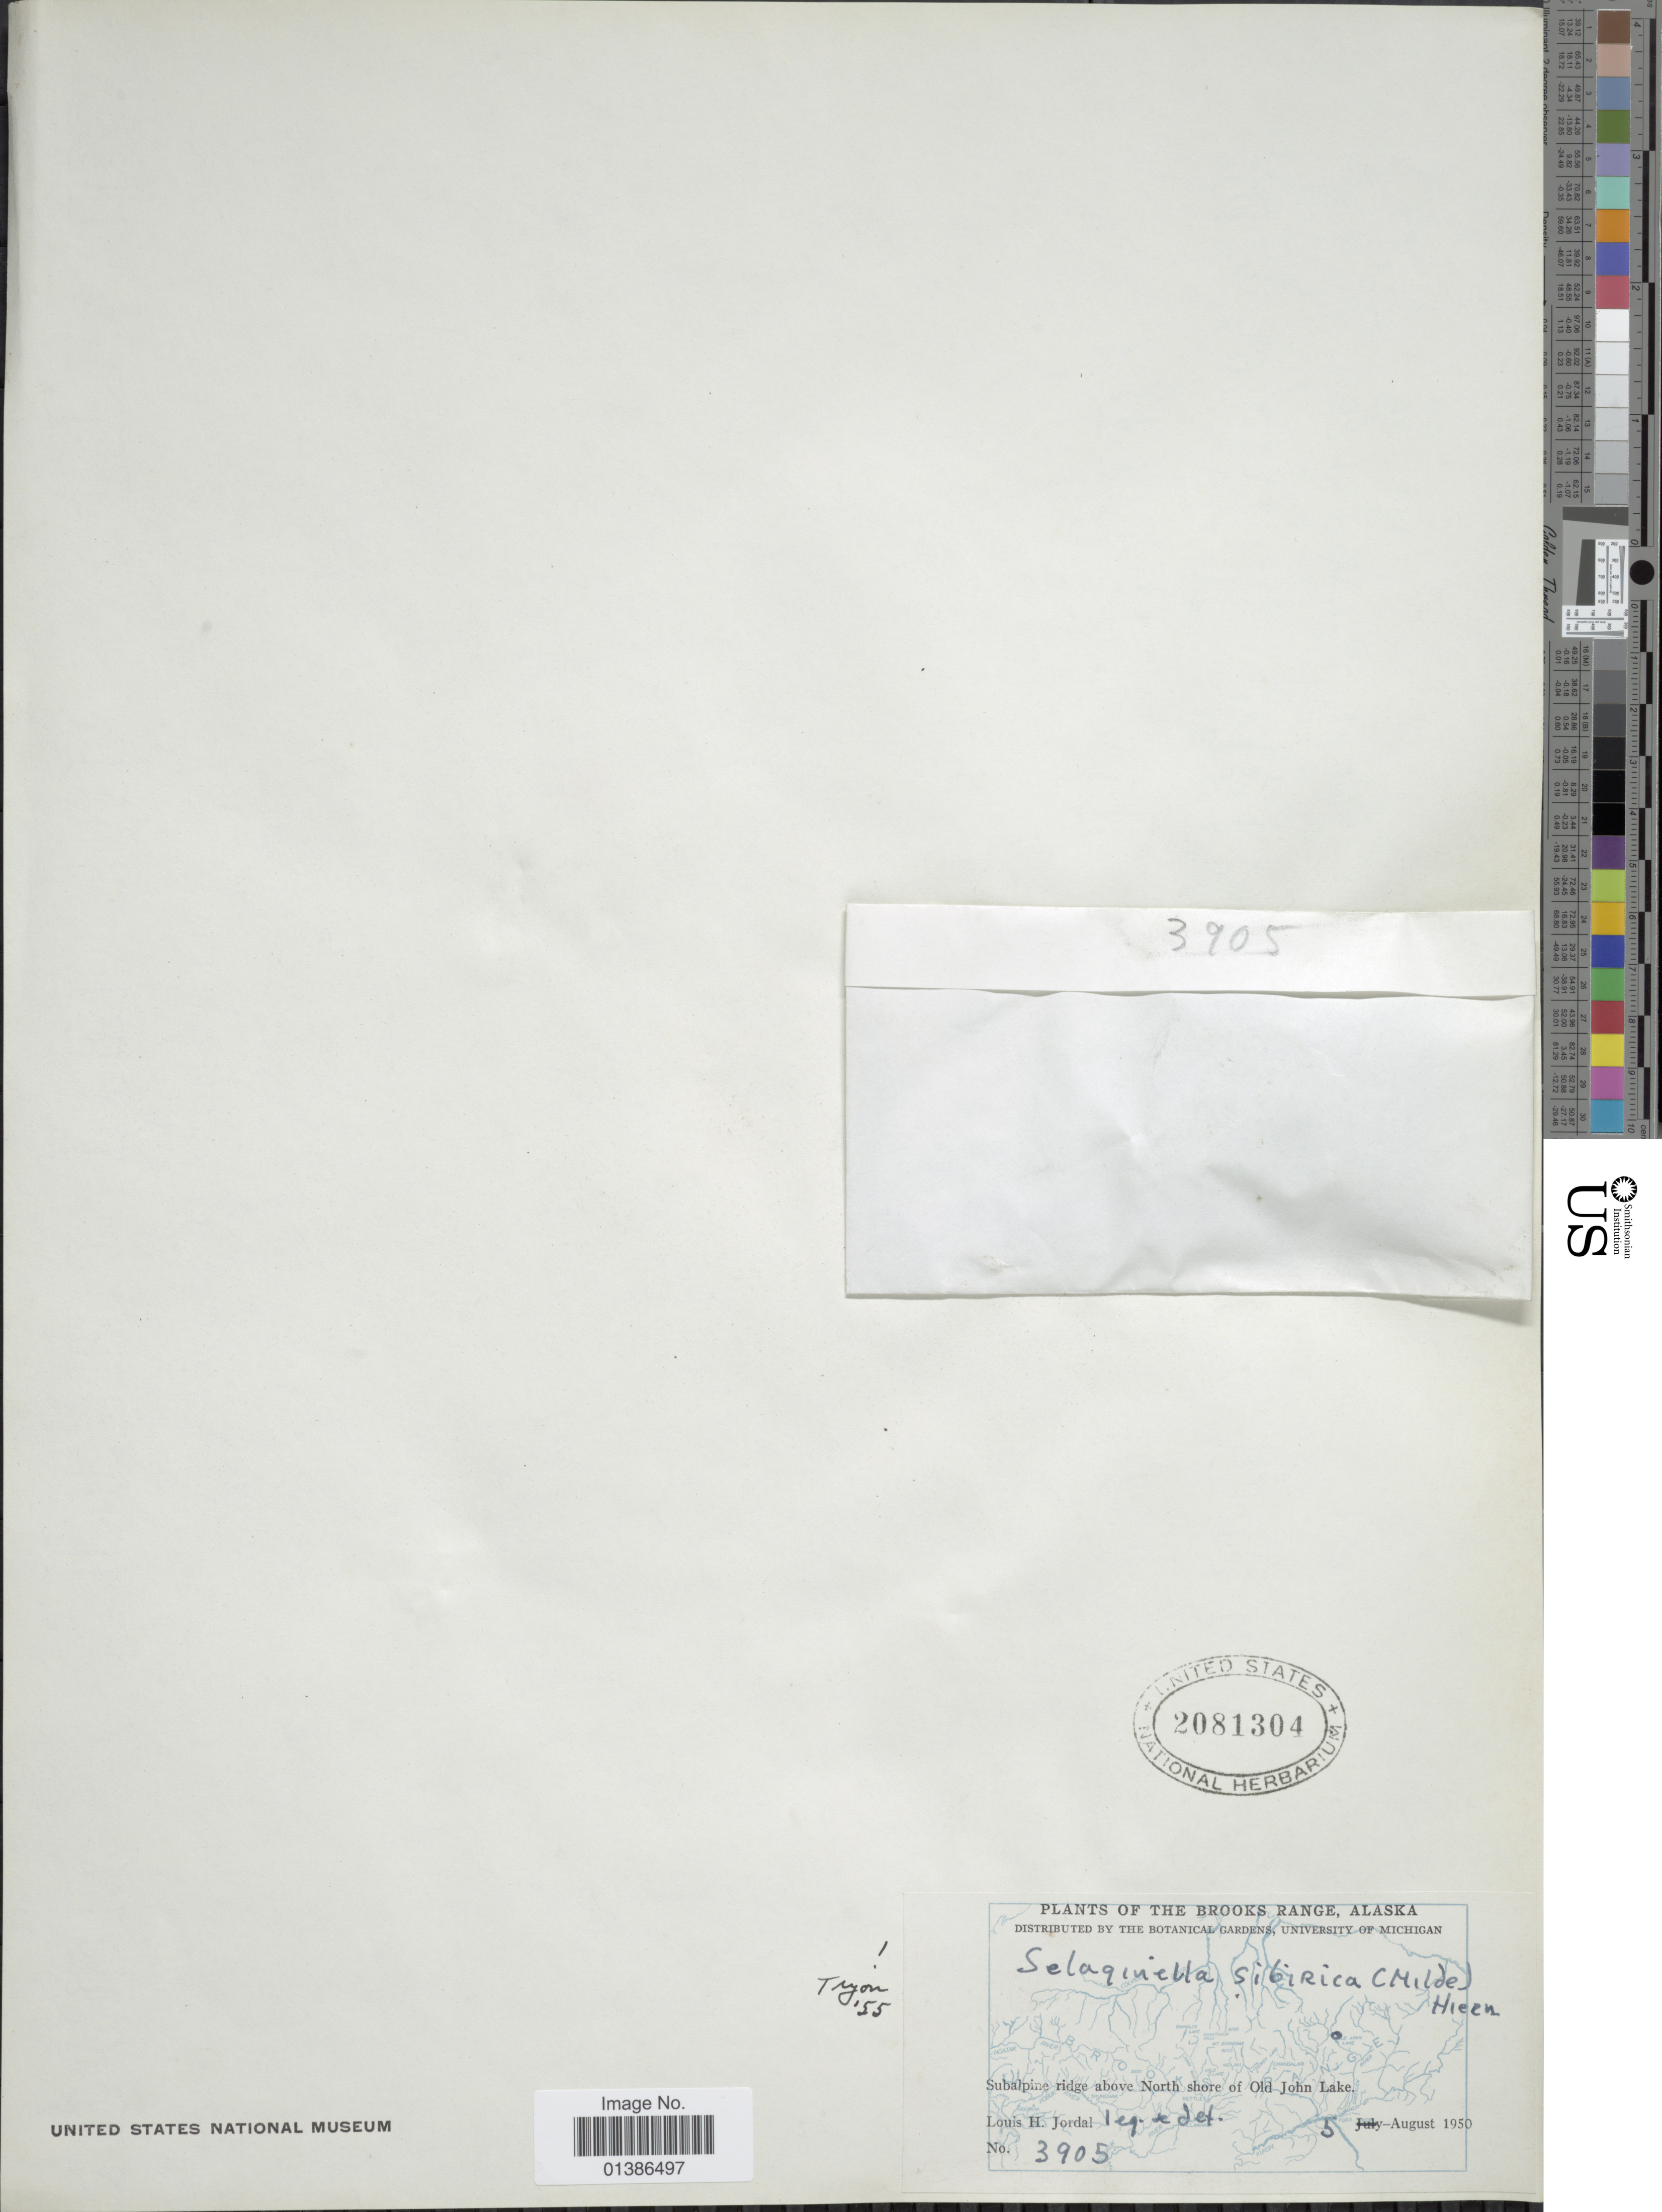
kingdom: Plantae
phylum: Tracheophyta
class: Lycopodiopsida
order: Selaginellales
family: Selaginellaceae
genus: Selaginella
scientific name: Selaginella sibirica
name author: (Milde) Hieron.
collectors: L. Jordal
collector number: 3905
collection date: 1950-08-05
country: United States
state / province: Alaska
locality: Brooks Range. Subalpine ridge above North shore of Old John Lake.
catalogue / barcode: US 2081304